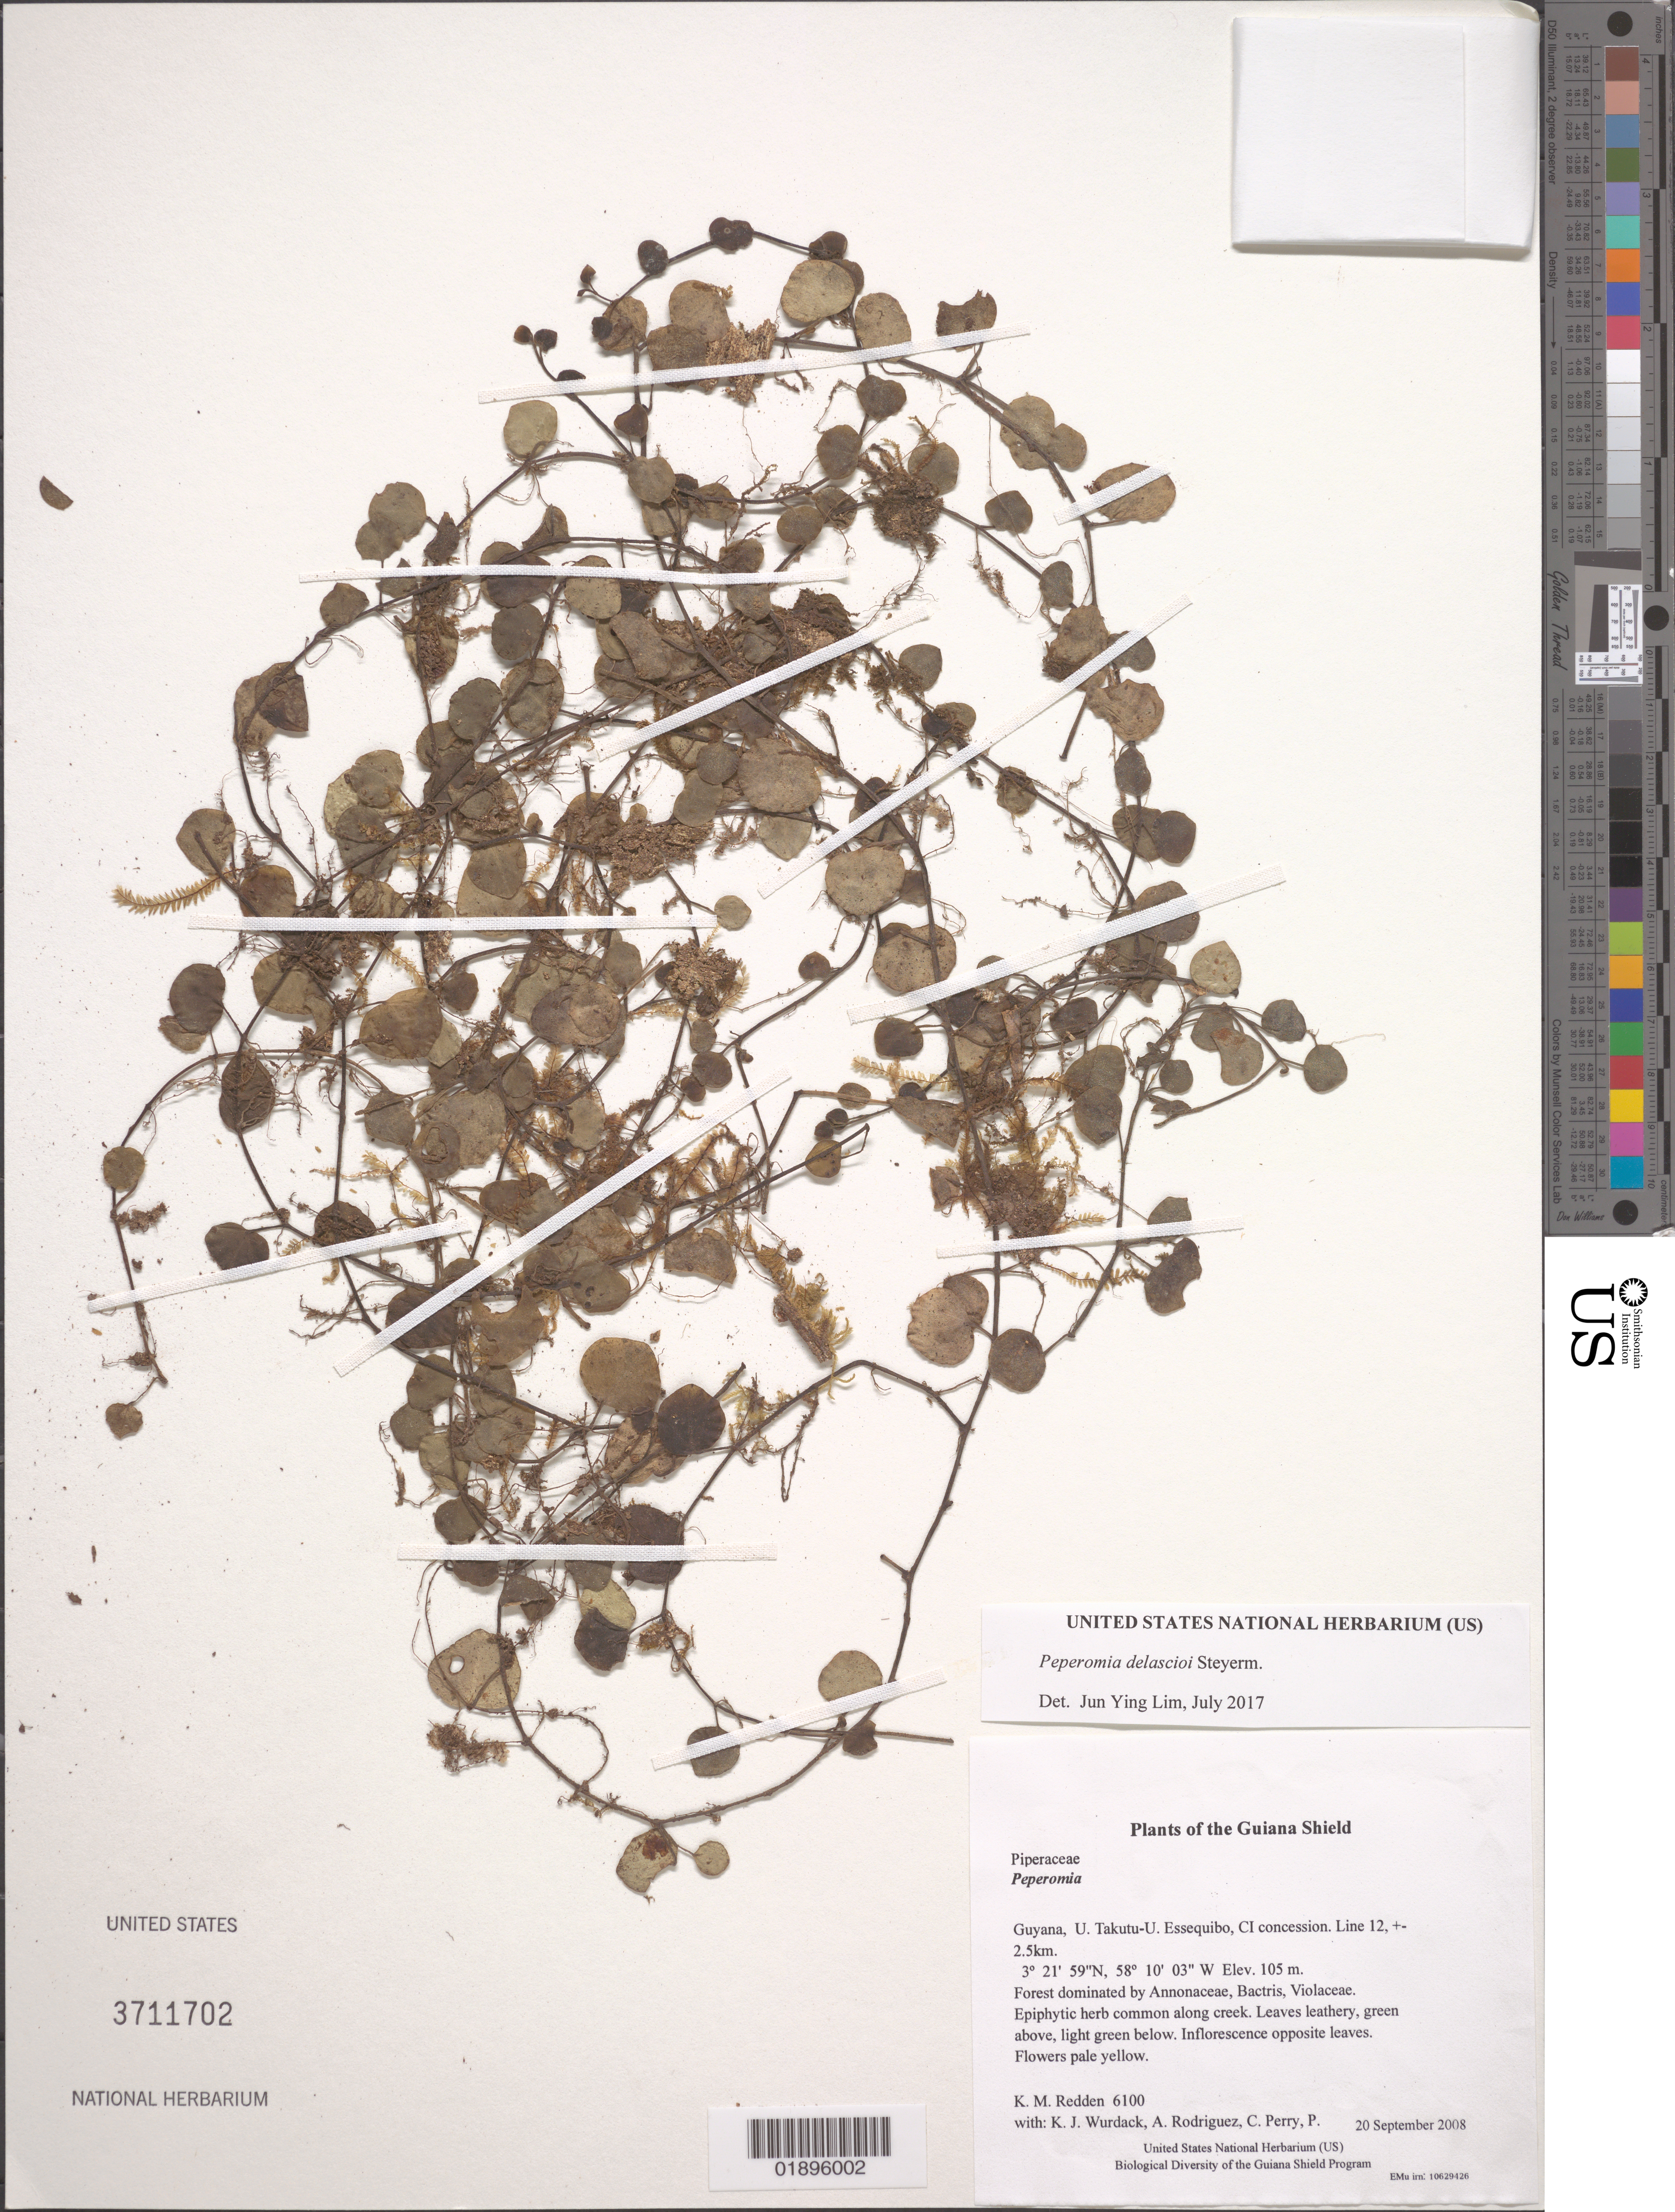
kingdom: Plantae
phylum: Tracheophyta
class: Magnoliopsida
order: Piperales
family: Piperaceae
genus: Peperomia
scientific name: Peperomia serpens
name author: (Sw.) Loudon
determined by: Jiménez, José Estaban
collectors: K. M. Redden, K. Wurdack, A. Rodriguez, C. Perry, P. Ragnauth, H. James & H. Simon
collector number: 6100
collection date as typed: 20 September 2008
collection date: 2008-09-20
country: Guyana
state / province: U. Takutu-U. Essequibo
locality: CI concession. Line 12, +- 2.5km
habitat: Forest dominated by Annonaceae, Bactris, Violaceae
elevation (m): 105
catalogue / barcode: US 3711702